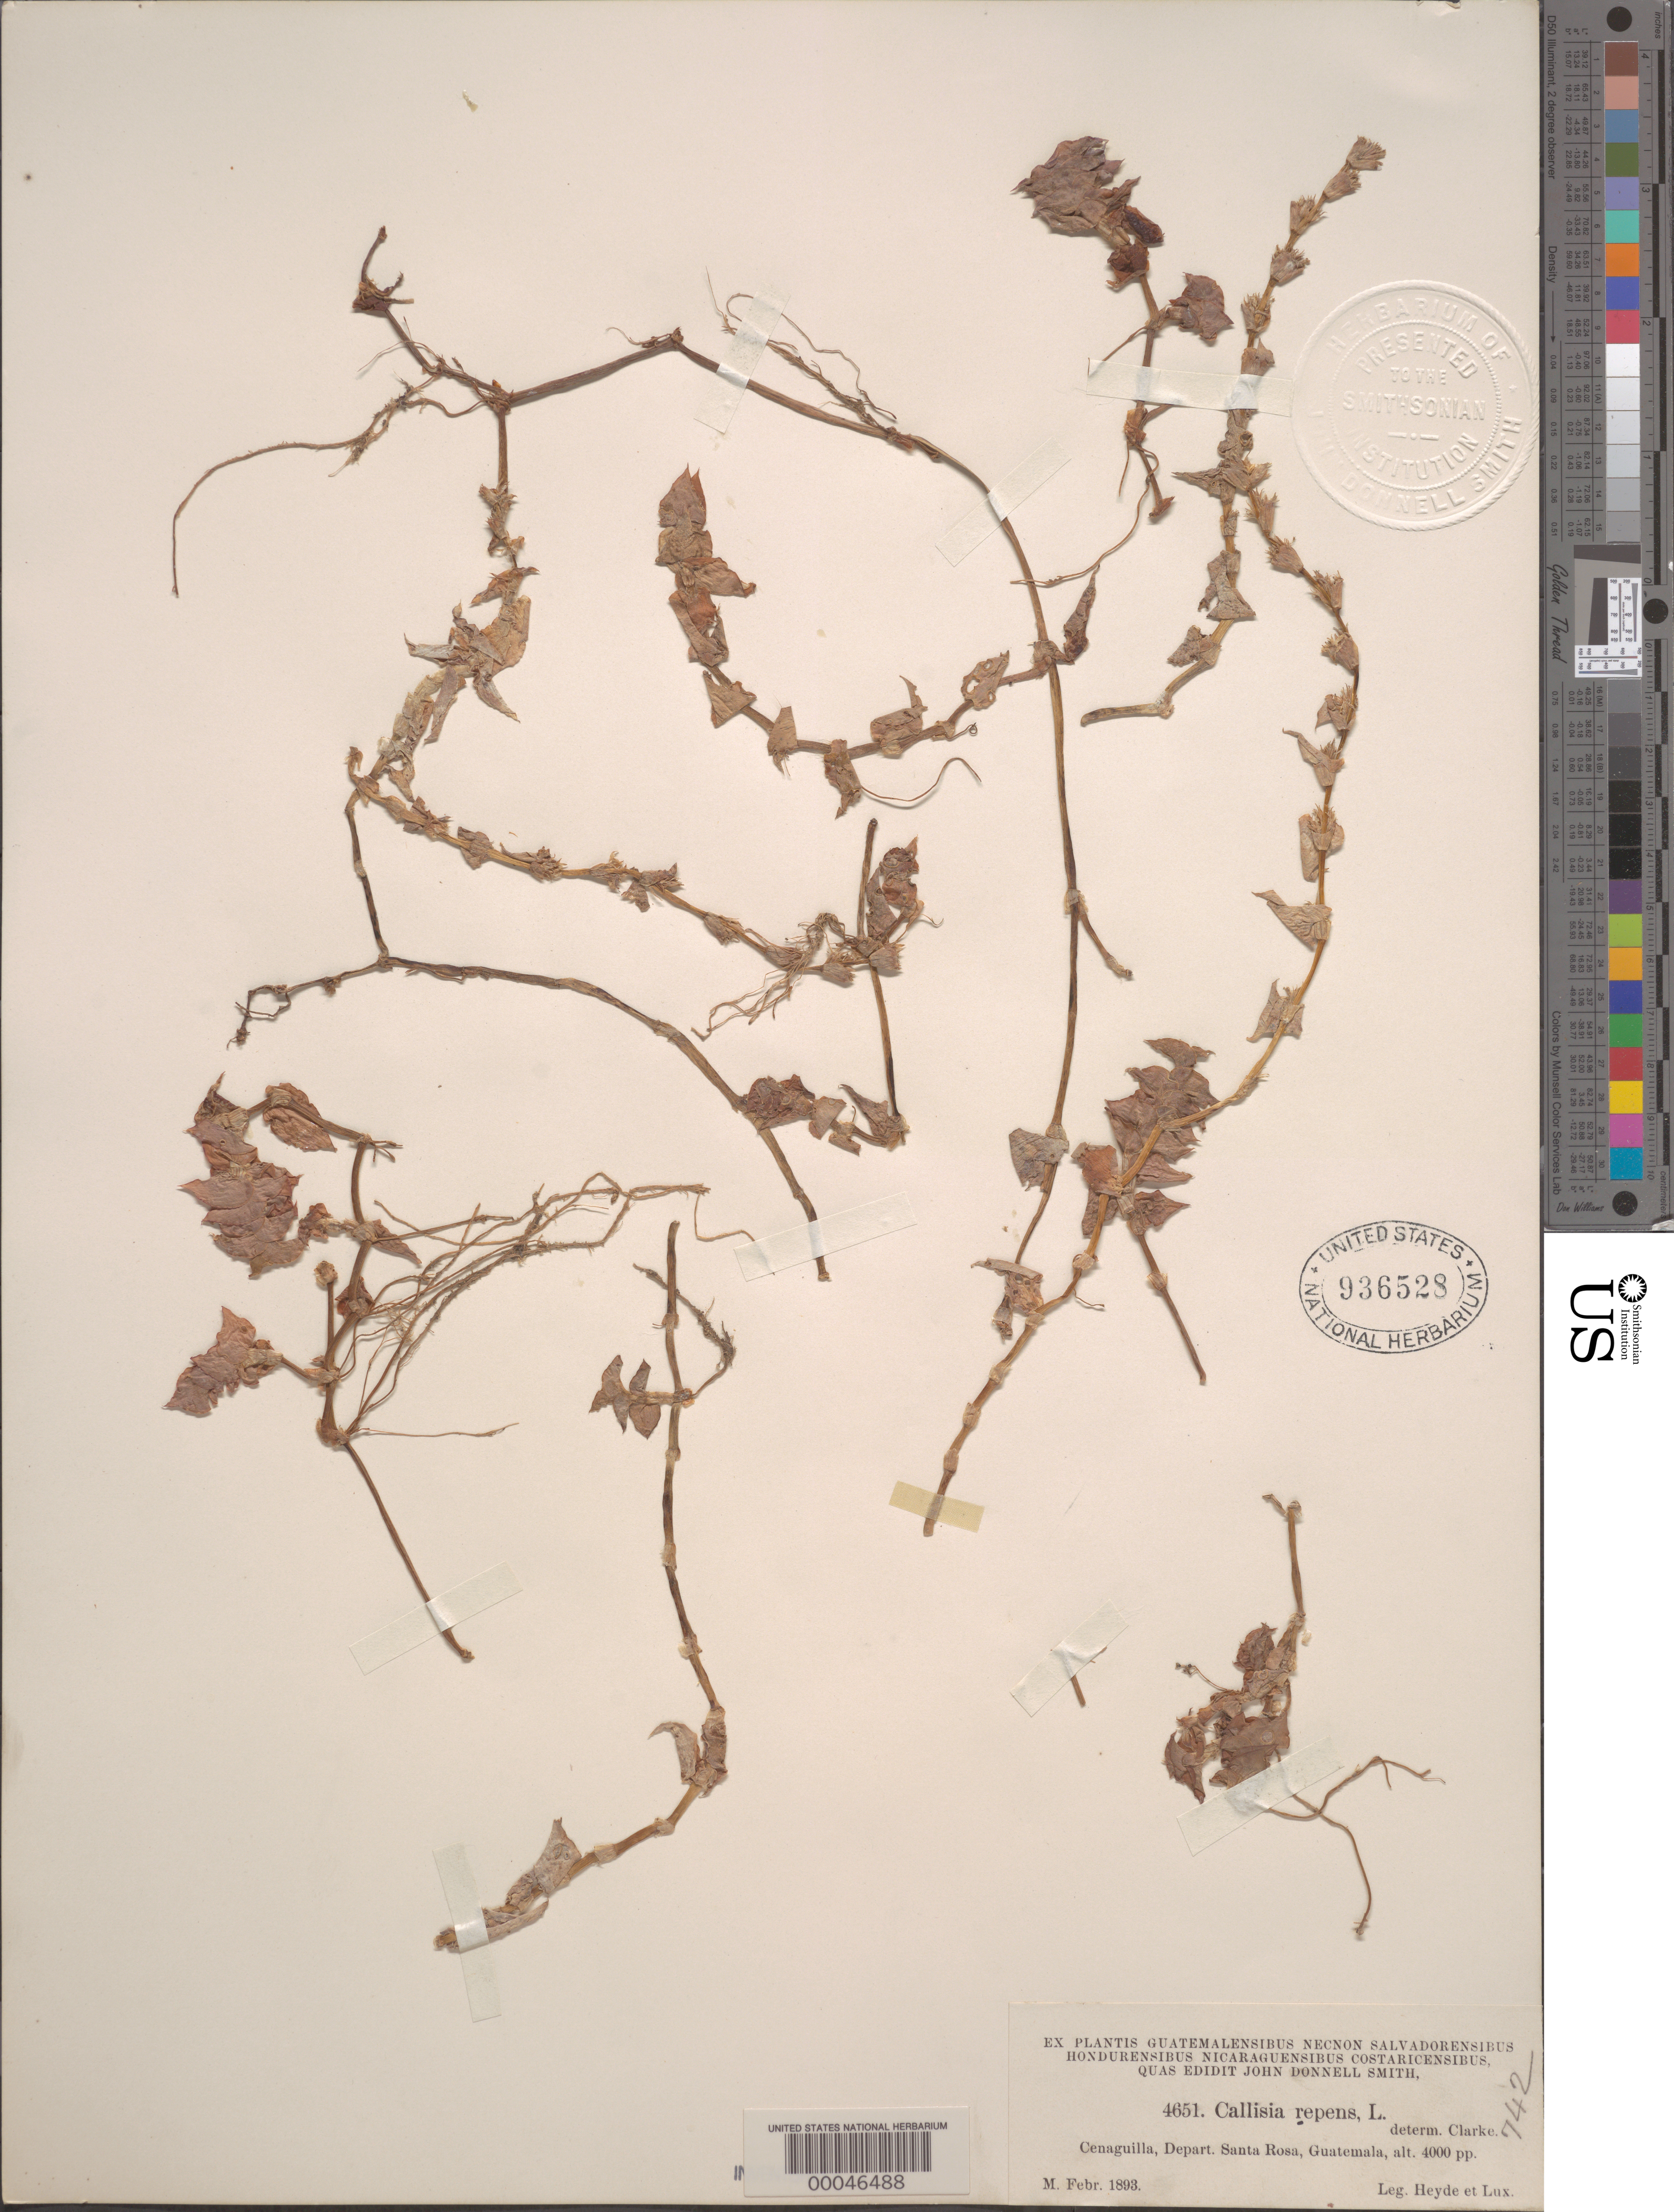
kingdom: Plantae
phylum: Tracheophyta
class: Liliopsida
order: Commelinales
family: Commelinaceae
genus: Callisia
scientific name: Callisia repens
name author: (Jacq.) L.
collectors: E. T. Heyde & E. Lux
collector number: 4651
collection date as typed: Feb 1893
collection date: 1893-02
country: Guatemala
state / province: Santa Rosa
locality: Cenaguilla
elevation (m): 1220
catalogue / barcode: US 936528